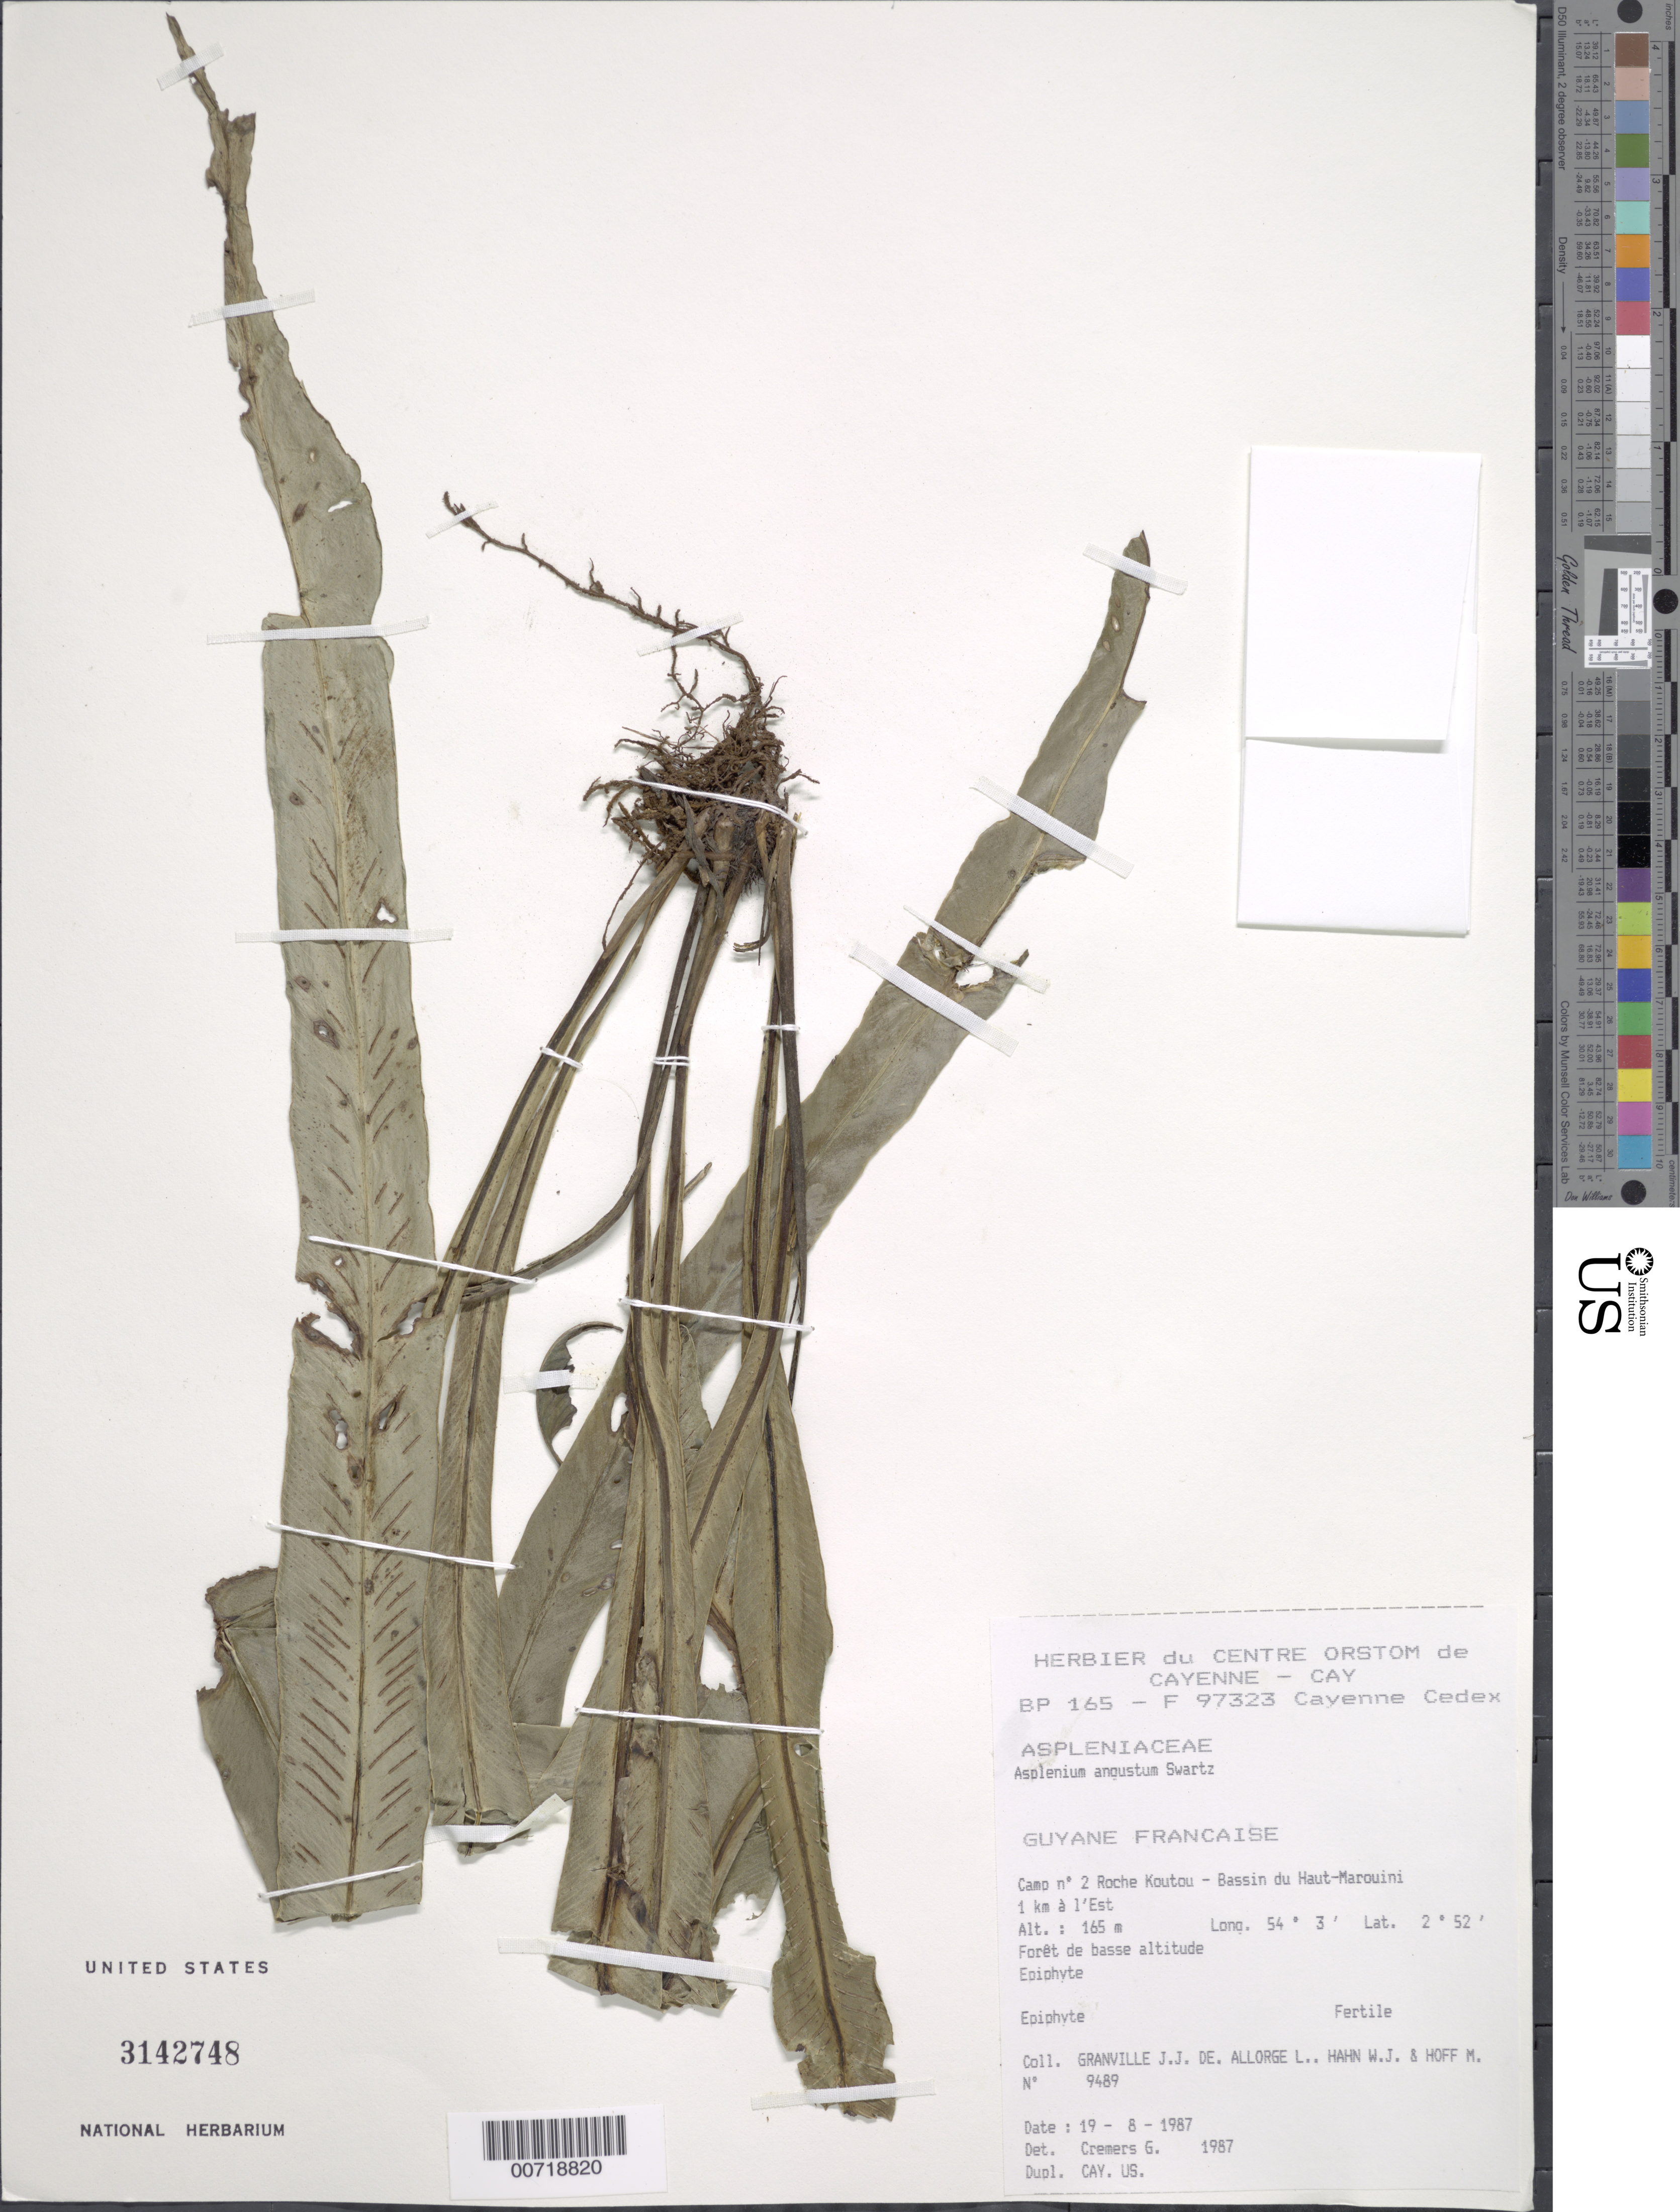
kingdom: Plantae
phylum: Tracheophyta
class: Polypodiopsida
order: Polypodiales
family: Aspleniaceae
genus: Asplenium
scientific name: Asplenium angustum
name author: Sw.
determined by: Cremers, Georges A.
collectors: J.-J. de Granville, L. Allorge, W. J. Hahn & M. Hoff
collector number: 9489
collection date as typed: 19-Aug-87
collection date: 1987-08-19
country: French Guiana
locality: Roche Koutou, Bassin du Haut-Marouini, 1 km E, Camp #2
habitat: Low forest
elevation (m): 165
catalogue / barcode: US 3142748